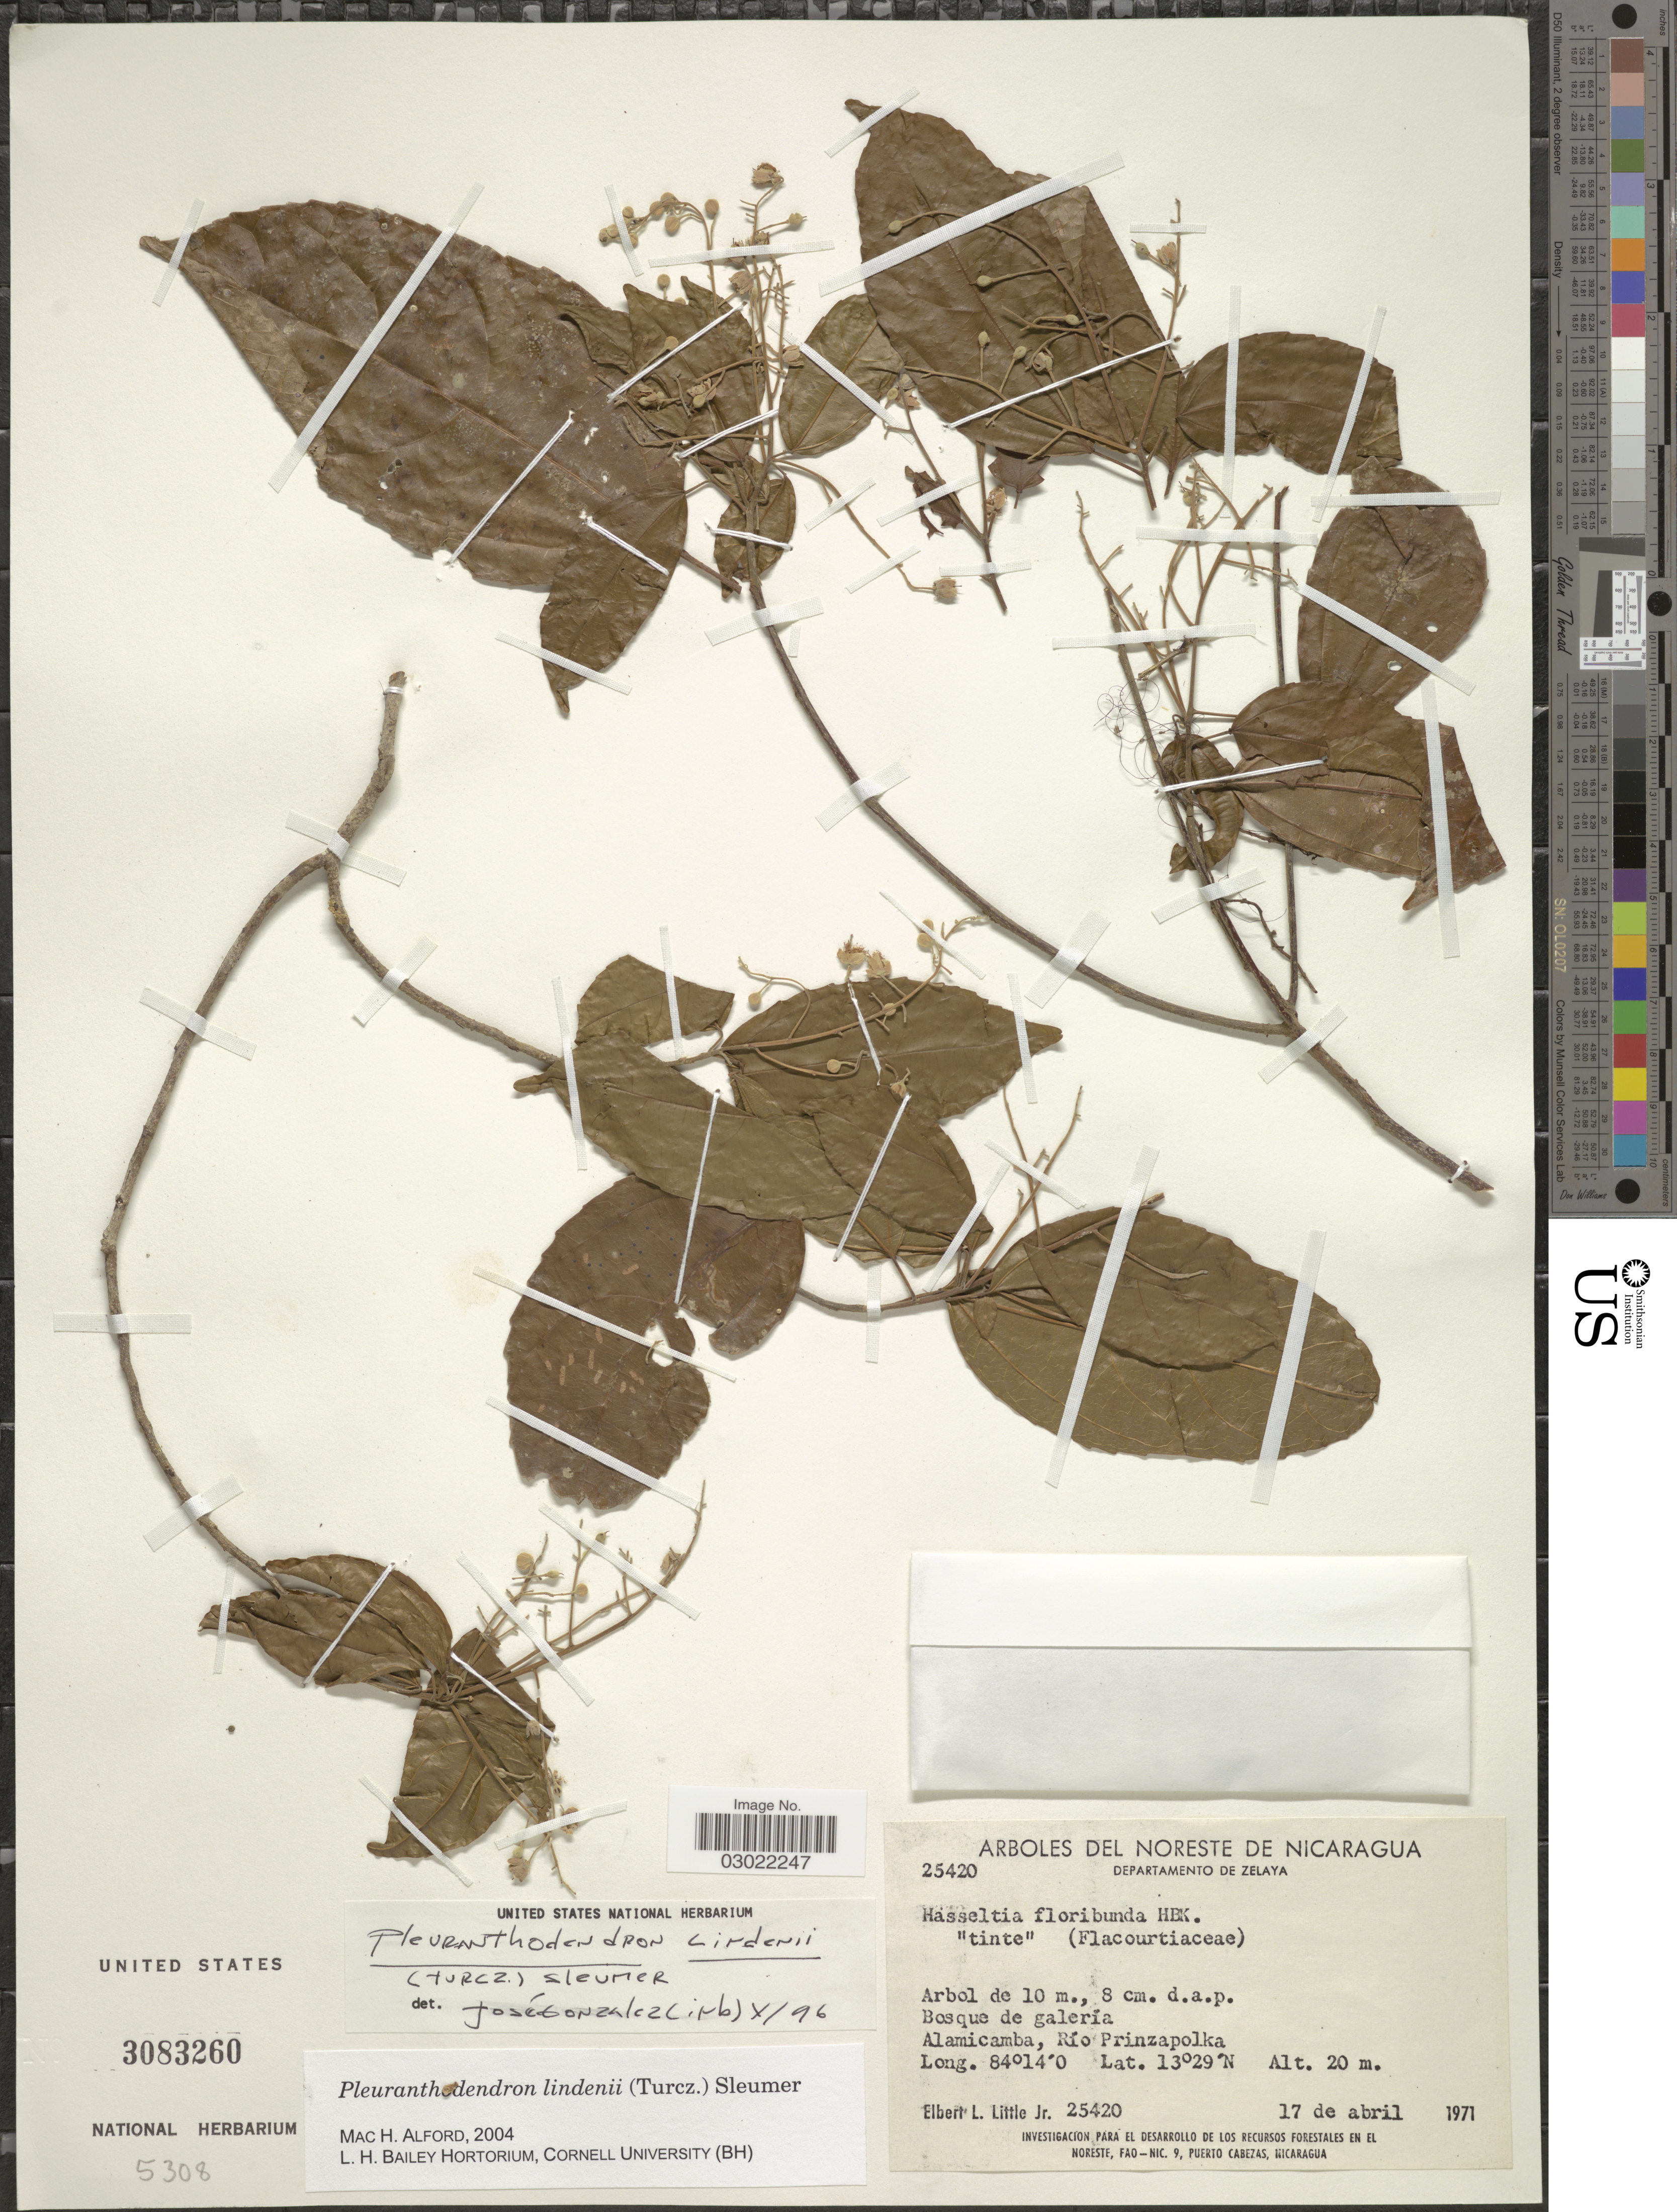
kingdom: Plantae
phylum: Tracheophyta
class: Magnoliopsida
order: Malpighiales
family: Salicaceae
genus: Pleuranthodendron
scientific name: Pleuranthodendron lindenii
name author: (Turcz.) Sleumer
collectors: E. L. Little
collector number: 25420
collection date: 1971-04-17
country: Nicaragua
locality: Noreste de Nicaragua. Departamento de Zelaya. Alamicamba, Río Prinzapolka.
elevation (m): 20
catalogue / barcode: US 3083260